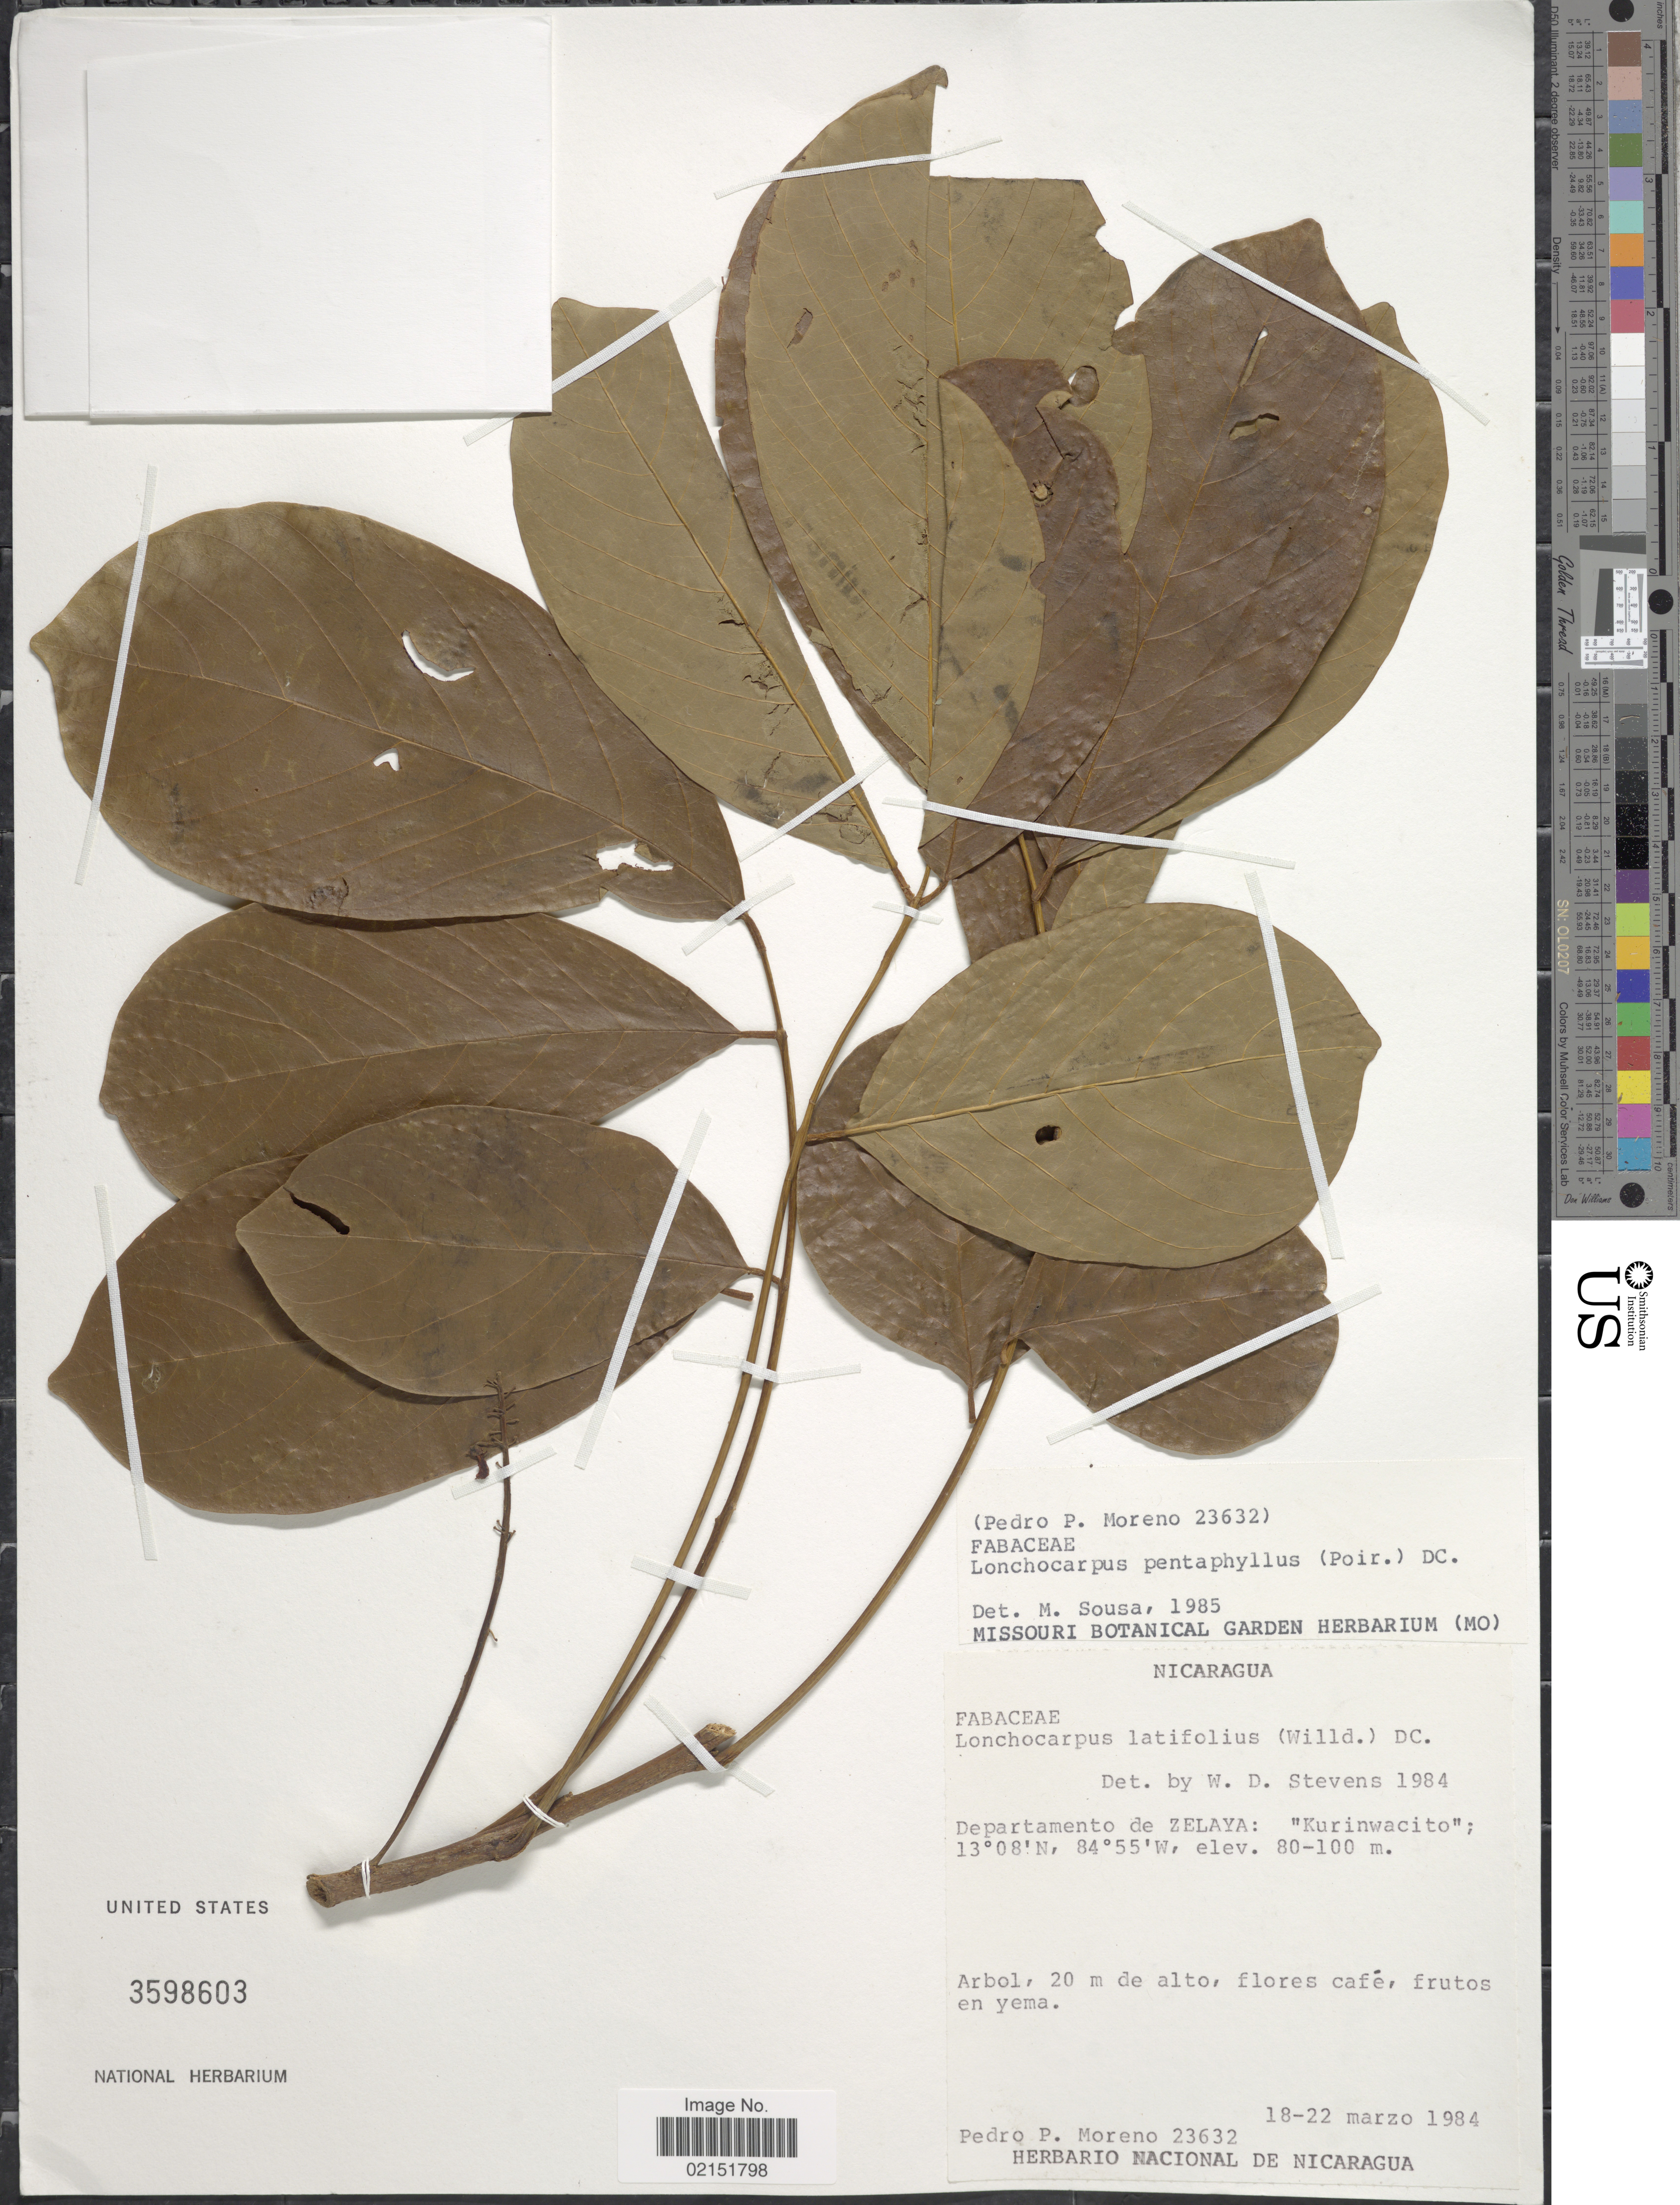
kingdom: Plantae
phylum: Tracheophyta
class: Magnoliopsida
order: Fabales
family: Fabaceae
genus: Lonchocarpus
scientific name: Lonchocarpus pentaphyllus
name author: (Poir.) DC.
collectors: P. Moreno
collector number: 23632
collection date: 1984-03-18/1984-03-22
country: Nicaragua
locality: Departamento de Zelaya: "Kurinwacito"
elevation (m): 80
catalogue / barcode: US 3598603